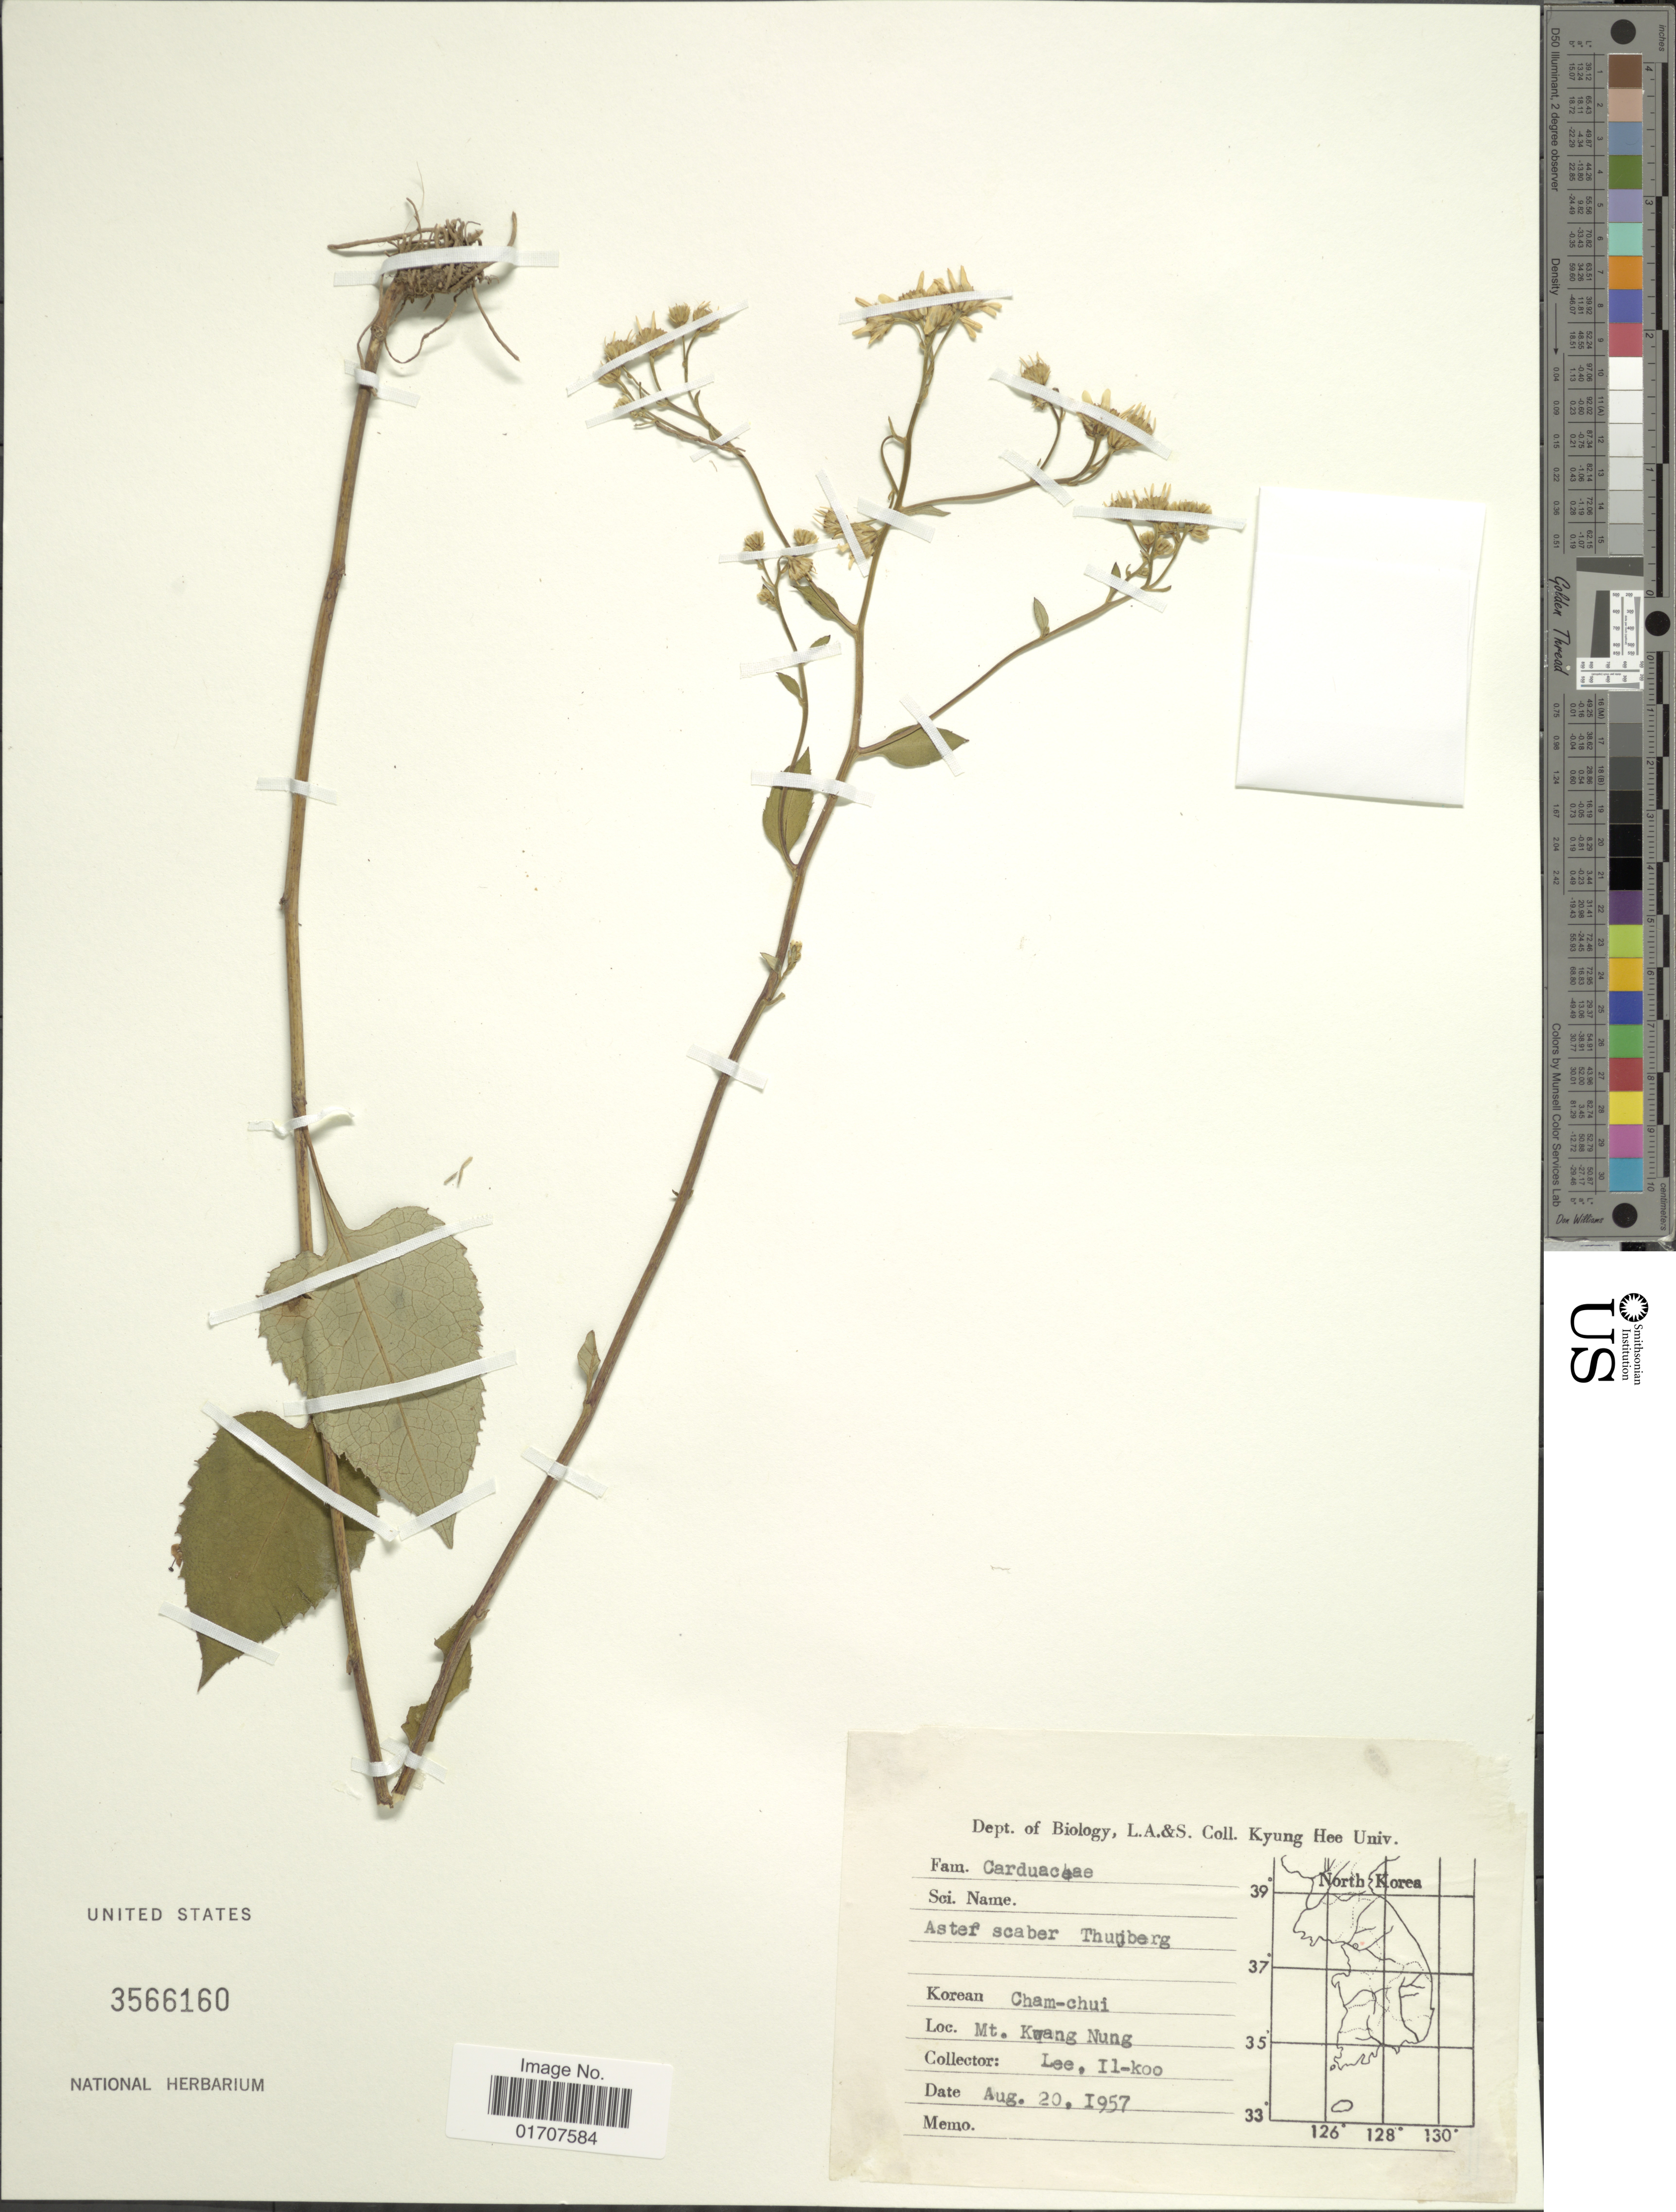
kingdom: Plantae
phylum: Tracheophyta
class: Magnoliopsida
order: Asterales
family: Asteraceae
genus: Doellingeria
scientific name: Doellingeria scaber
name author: (Thunb.) Nees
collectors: I. Lee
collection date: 1957-08-20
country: South Korea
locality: Mt. Kwang Nung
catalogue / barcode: US 3566160